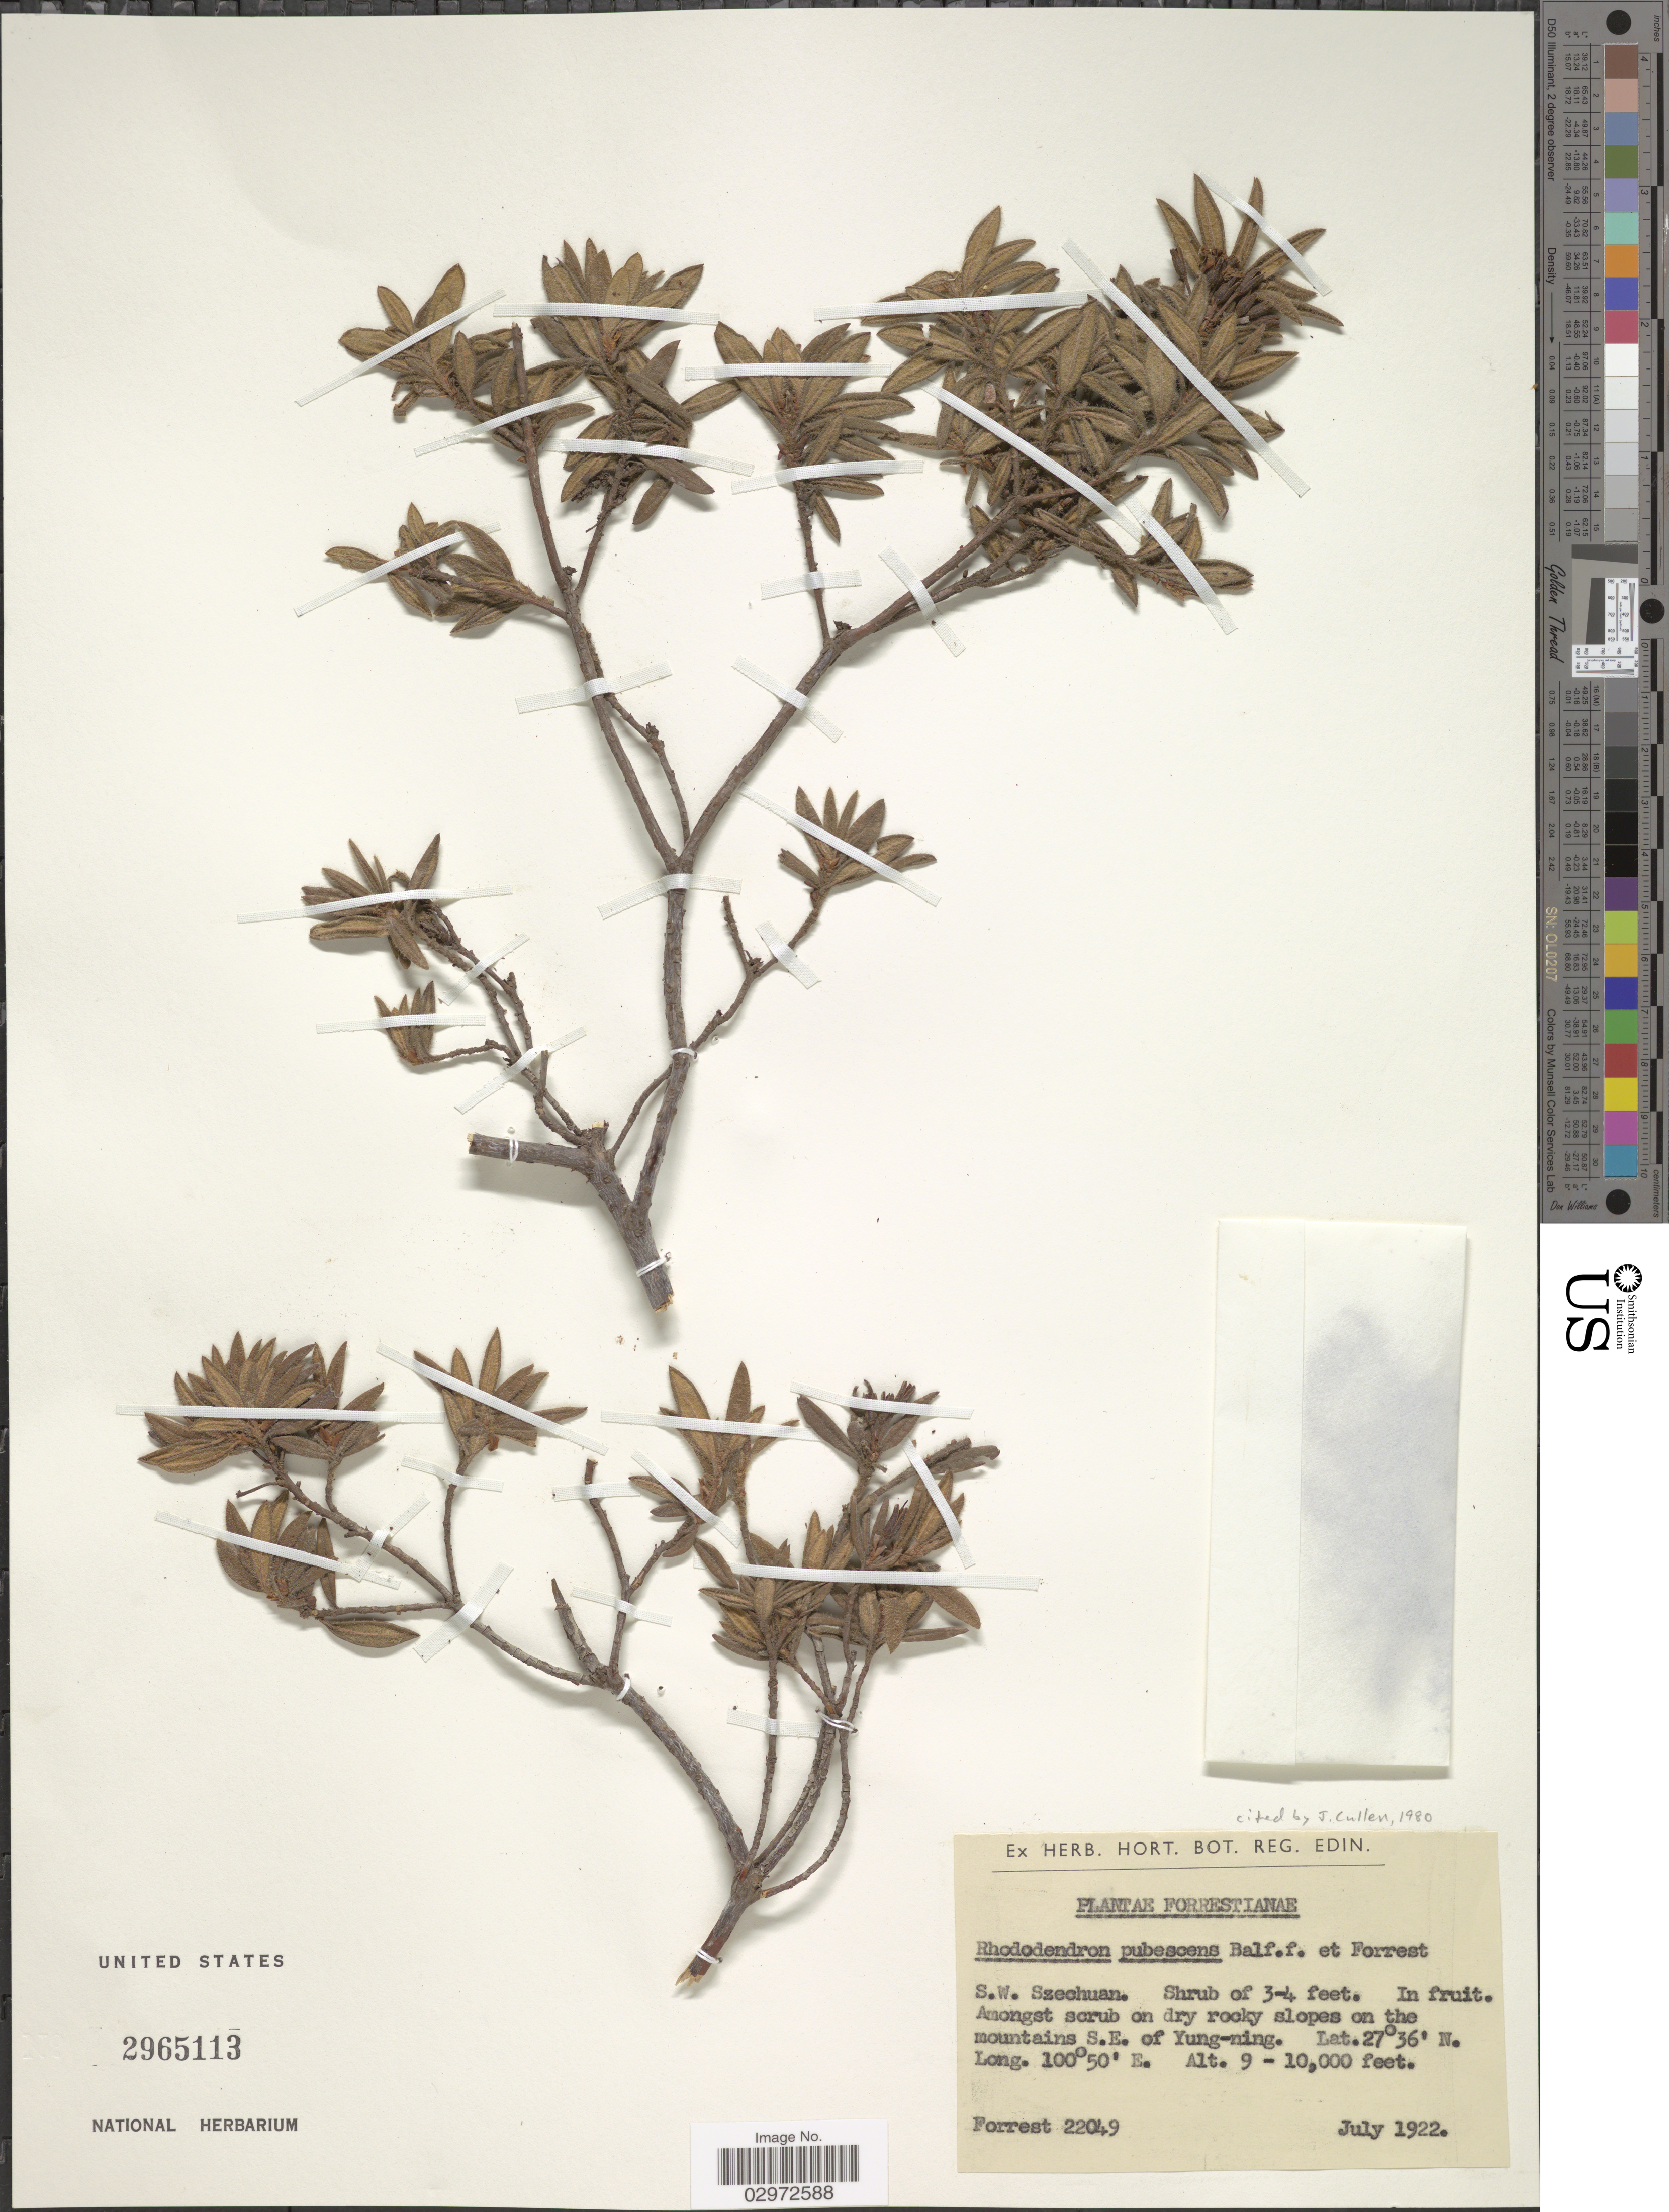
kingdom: Plantae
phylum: Tracheophyta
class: Magnoliopsida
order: Ericales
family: Ericaceae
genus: Rhododendron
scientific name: Rhododendron pubescens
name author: Balf. f. & Forrest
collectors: -. Forrest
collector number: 22049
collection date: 1922-07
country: China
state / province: Sichuan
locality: S.W. Szechuan, Amongst scrub on dry rocky slopes on the mountains S.E. of Yung-ning.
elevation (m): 2743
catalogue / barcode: US 2965113